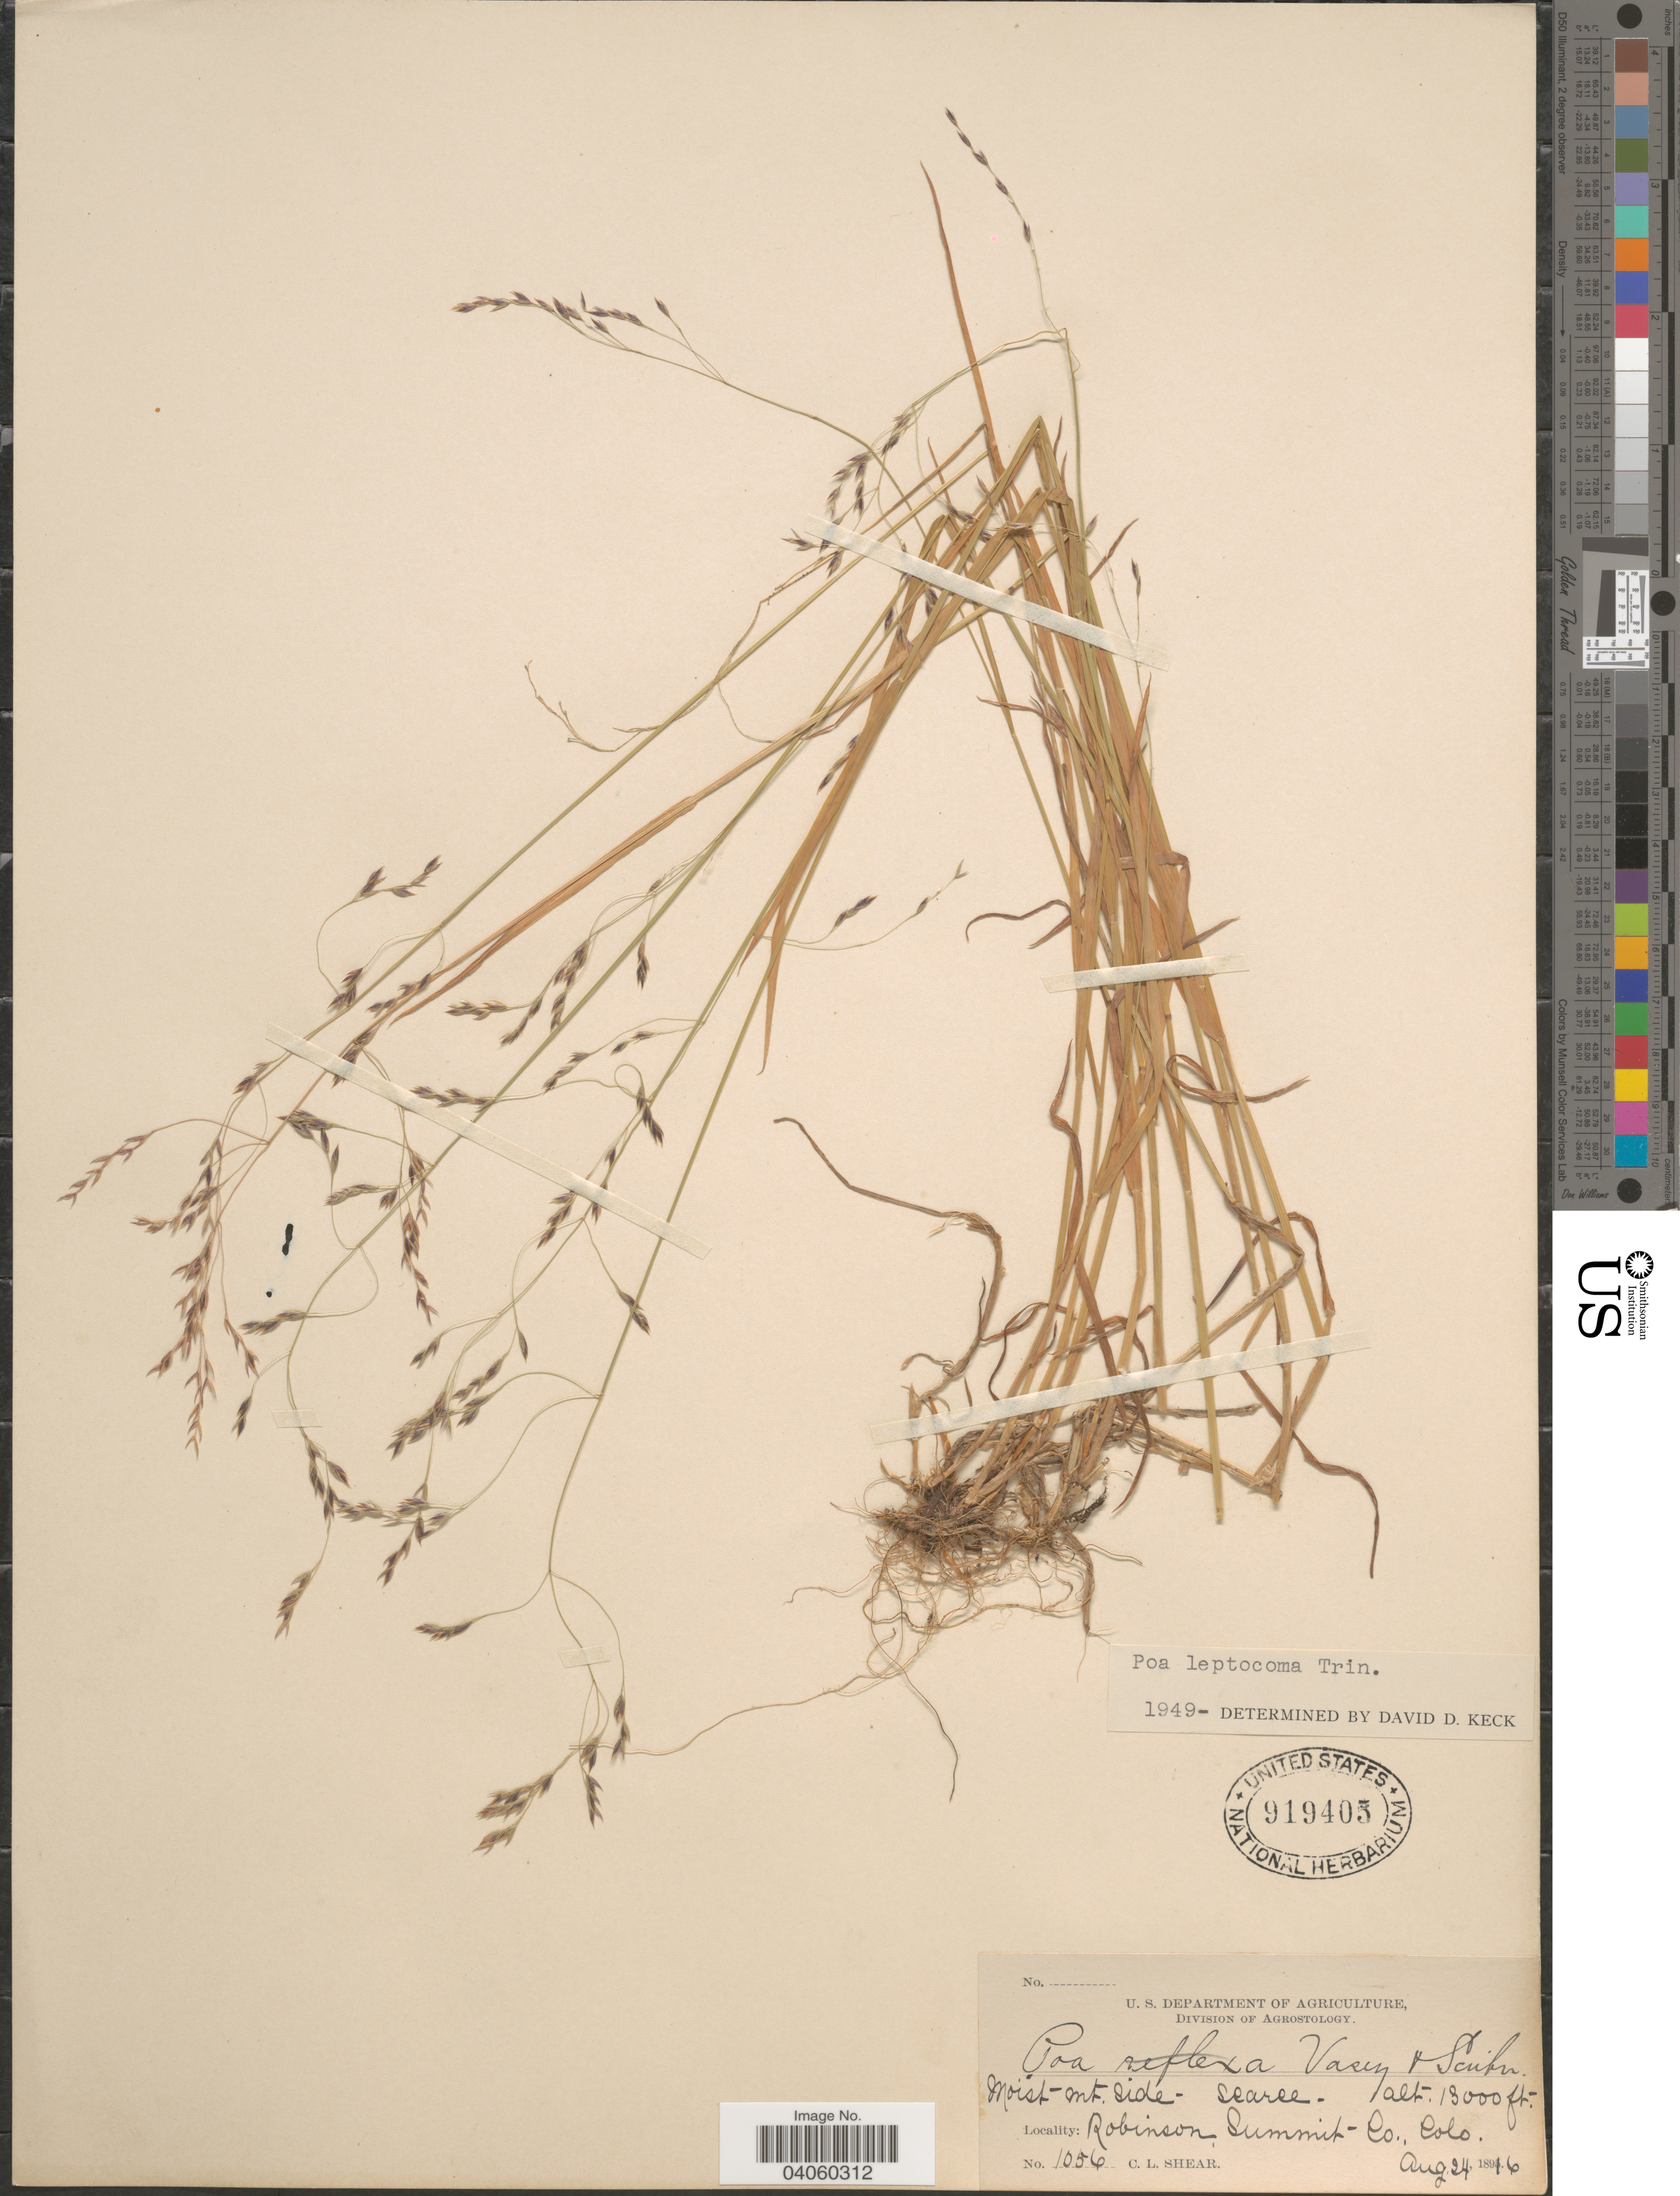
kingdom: Plantae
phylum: Tracheophyta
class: Liliopsida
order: Poales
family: Poaceae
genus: Poa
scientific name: Poa leptocoma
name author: Trin.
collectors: C. L. Shear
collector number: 1056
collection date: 1816-08-24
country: United States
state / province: Colorado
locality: Moist mt. side. Robinson Summit Co.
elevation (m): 3962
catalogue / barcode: US 919405